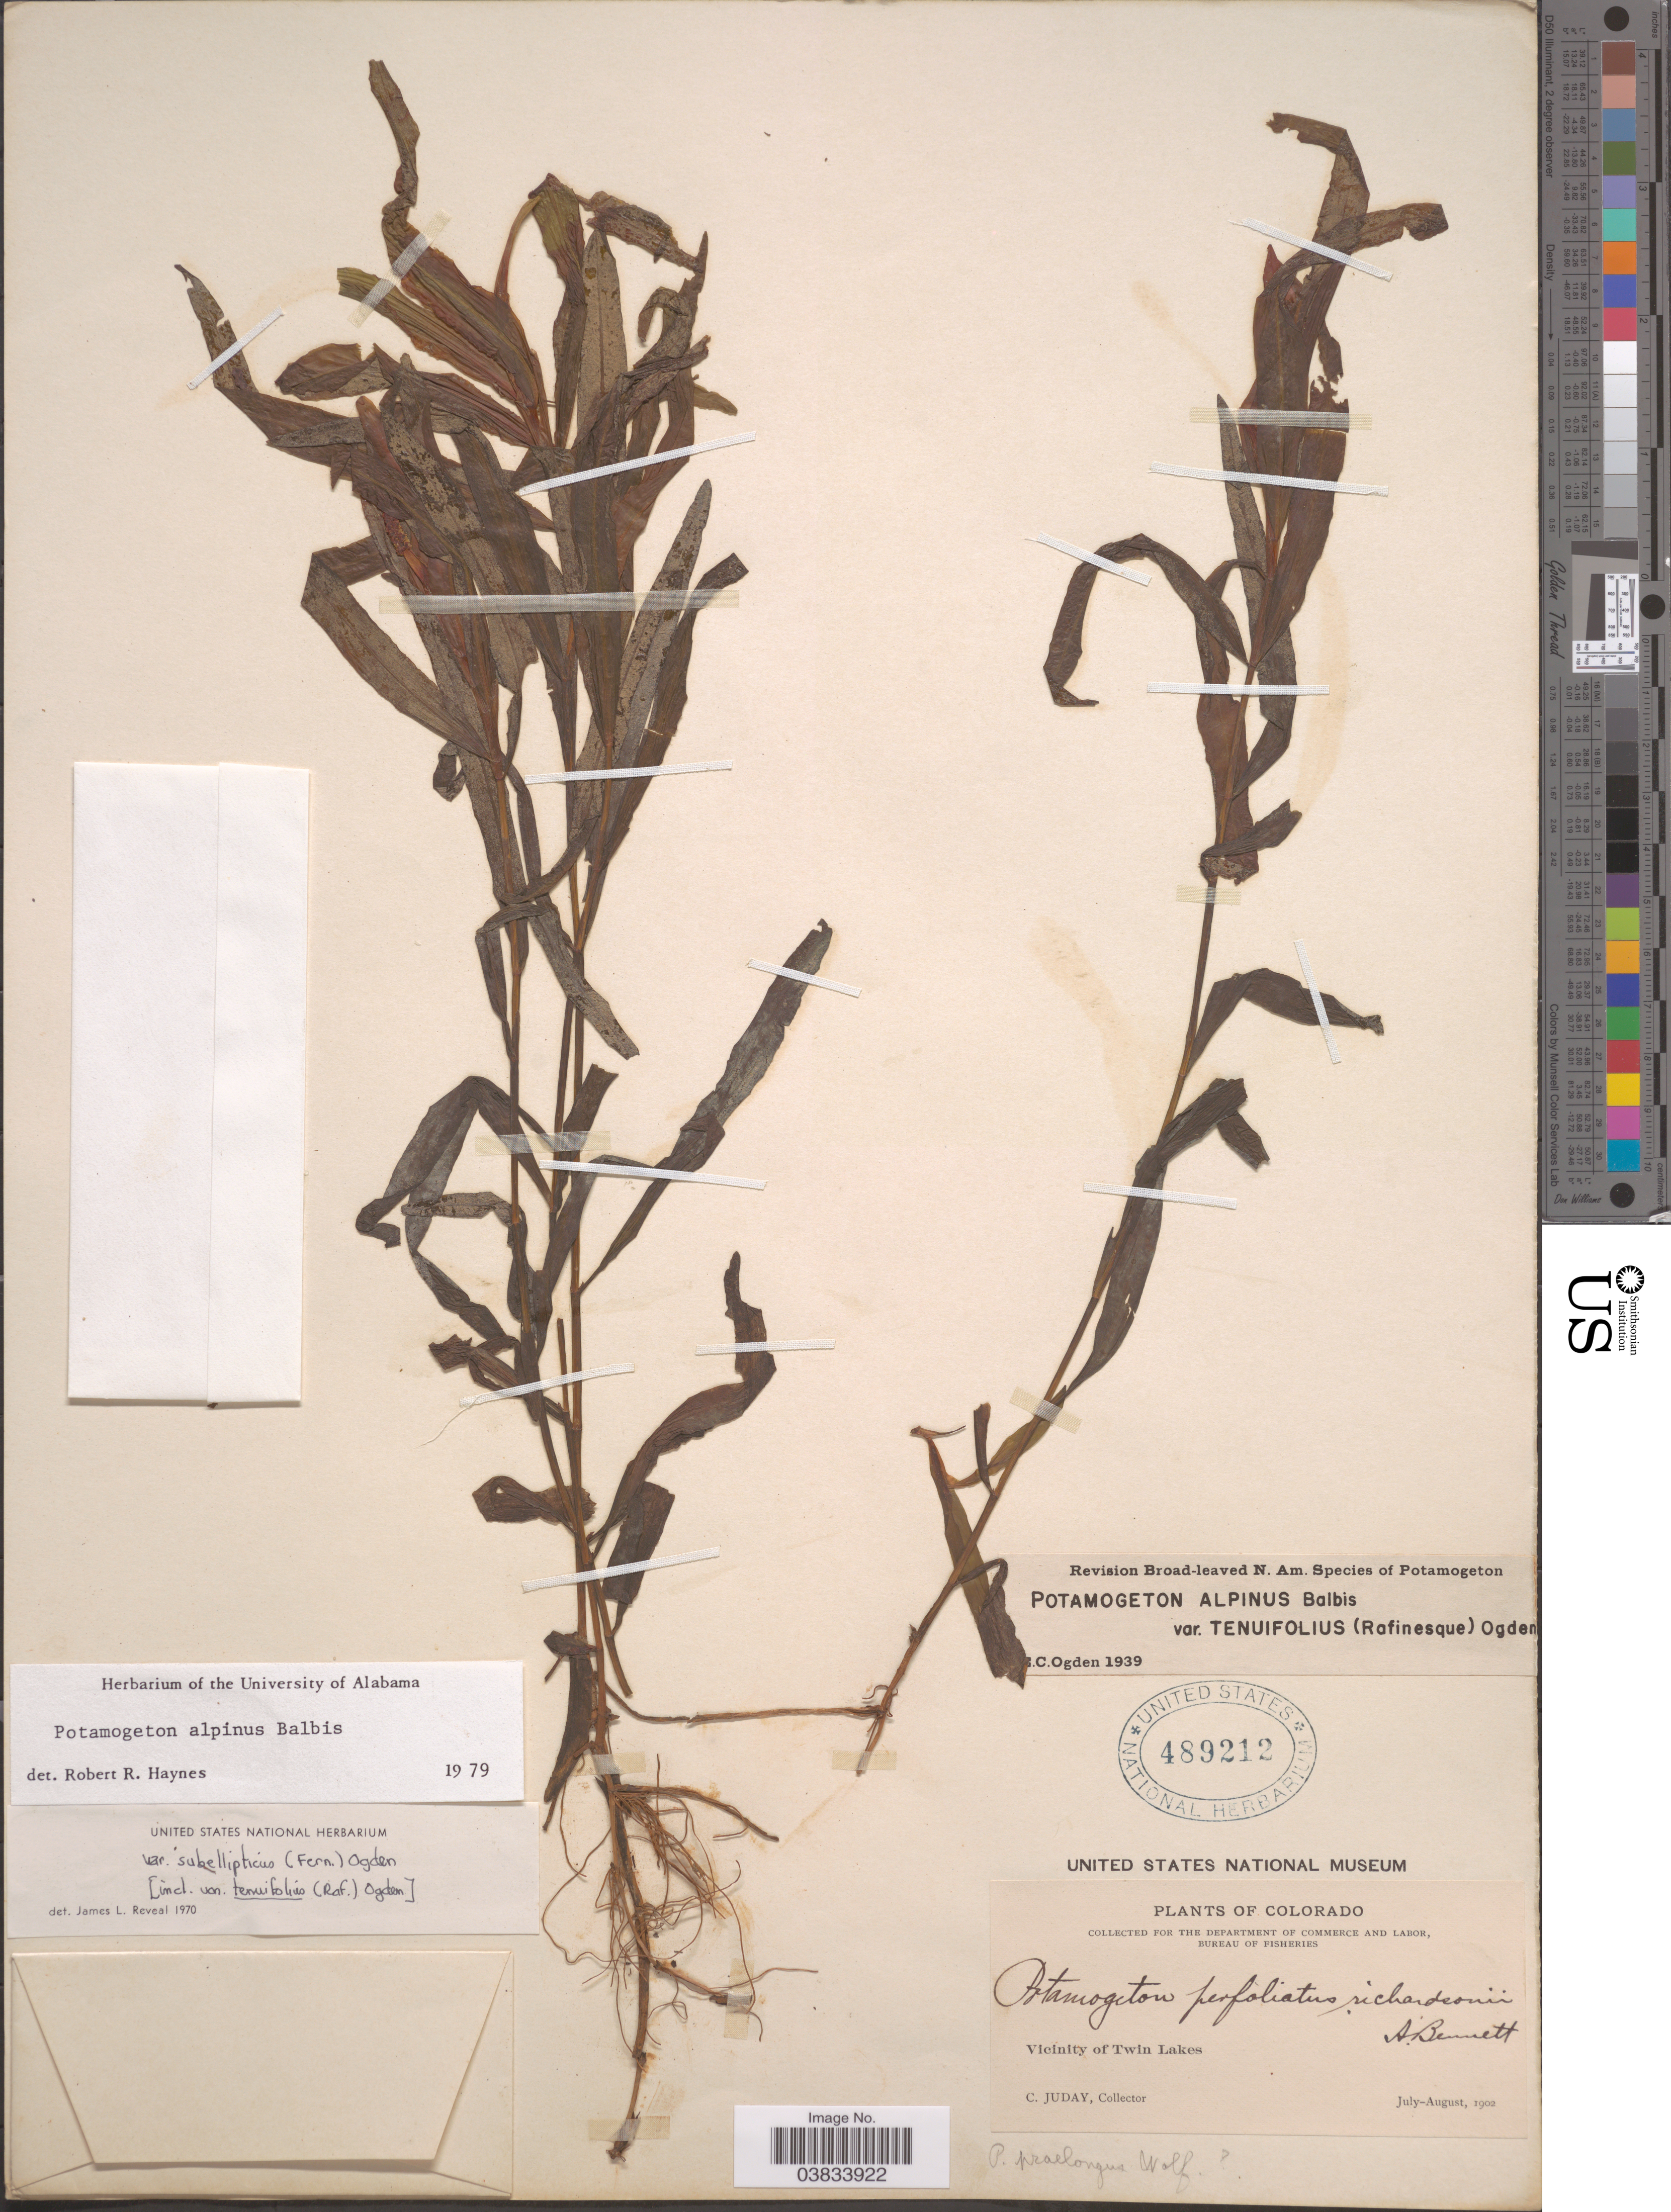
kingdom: Plantae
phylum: Tracheophyta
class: Liliopsida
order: Alismatales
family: Potamogetonaceae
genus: Potamogeton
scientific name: Potamogeton alpinus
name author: Balb.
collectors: C. Juday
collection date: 1902-07/1902-08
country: United States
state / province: Colorado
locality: Vicinity of Twin Lakes.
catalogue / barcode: US 489212